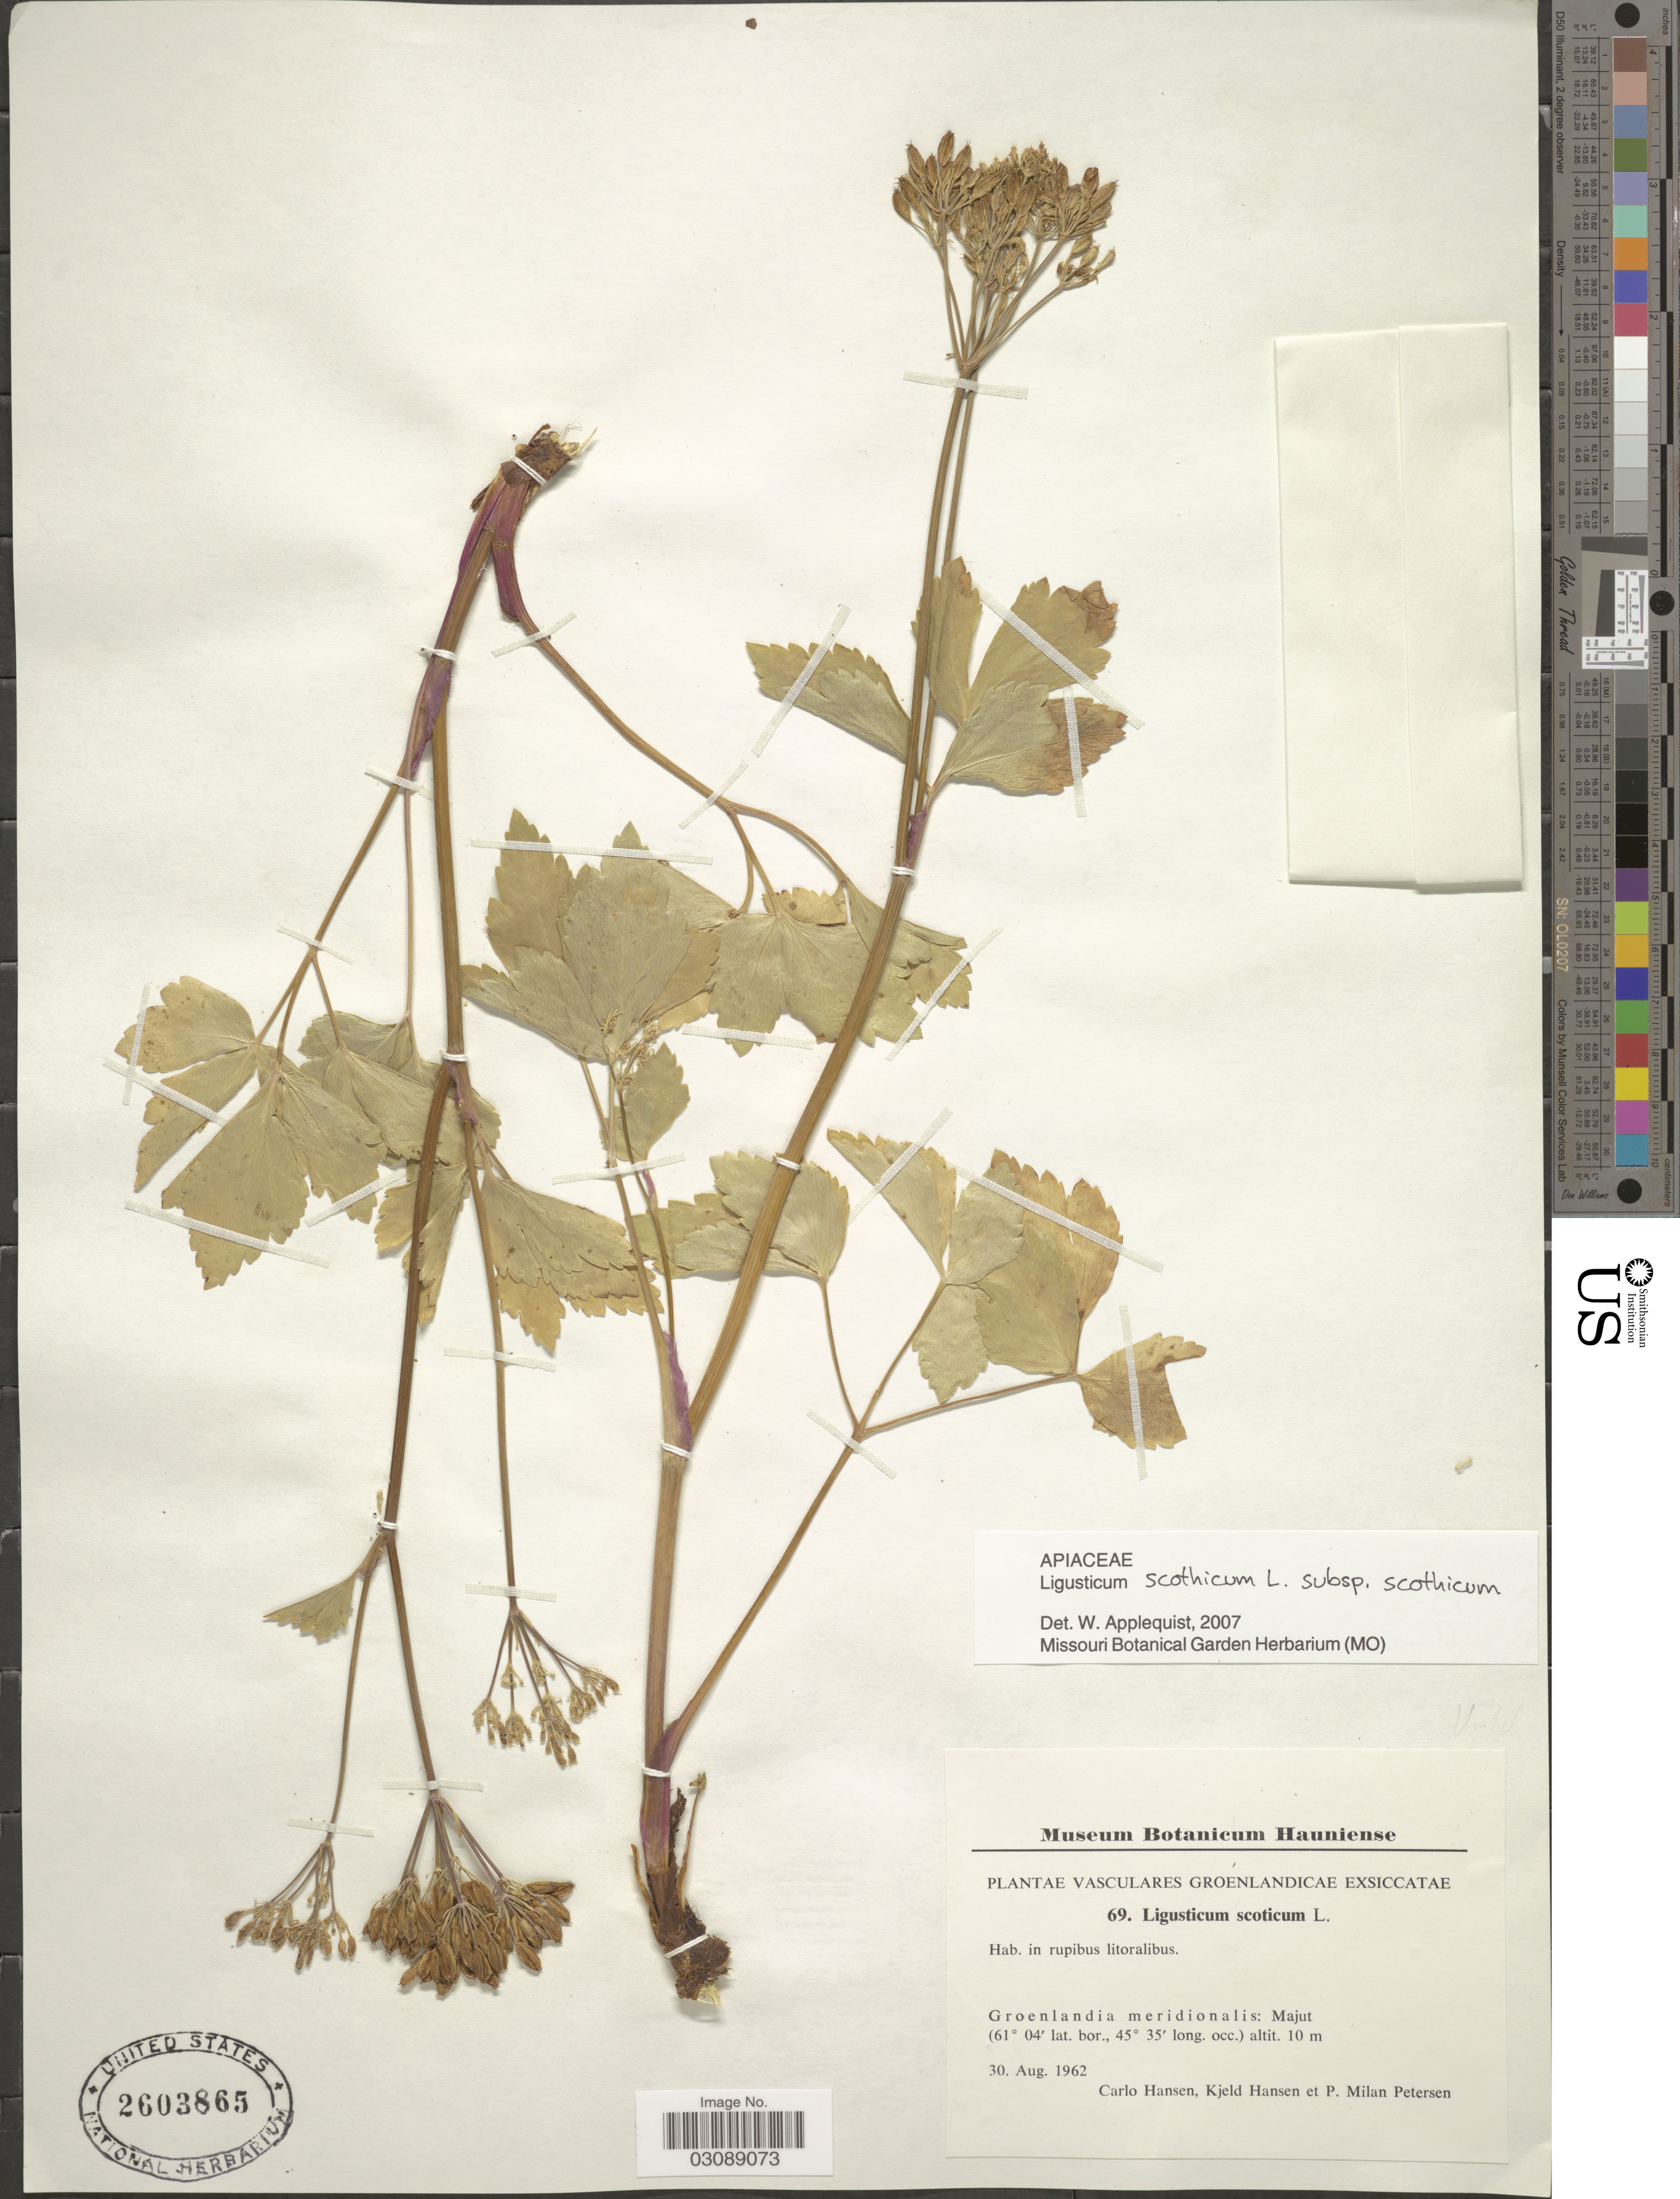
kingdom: Plantae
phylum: Tracheophyta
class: Magnoliopsida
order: Apiales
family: Apiaceae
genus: Ligusticum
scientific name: Ligusticum scoticum subsp. scoticum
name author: L.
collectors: C. Hansen, K. Hansen & P. Petersen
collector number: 69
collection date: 1962-08-30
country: Greenland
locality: Groenlandia meridionalis: Majut.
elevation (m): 10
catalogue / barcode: US 2603865